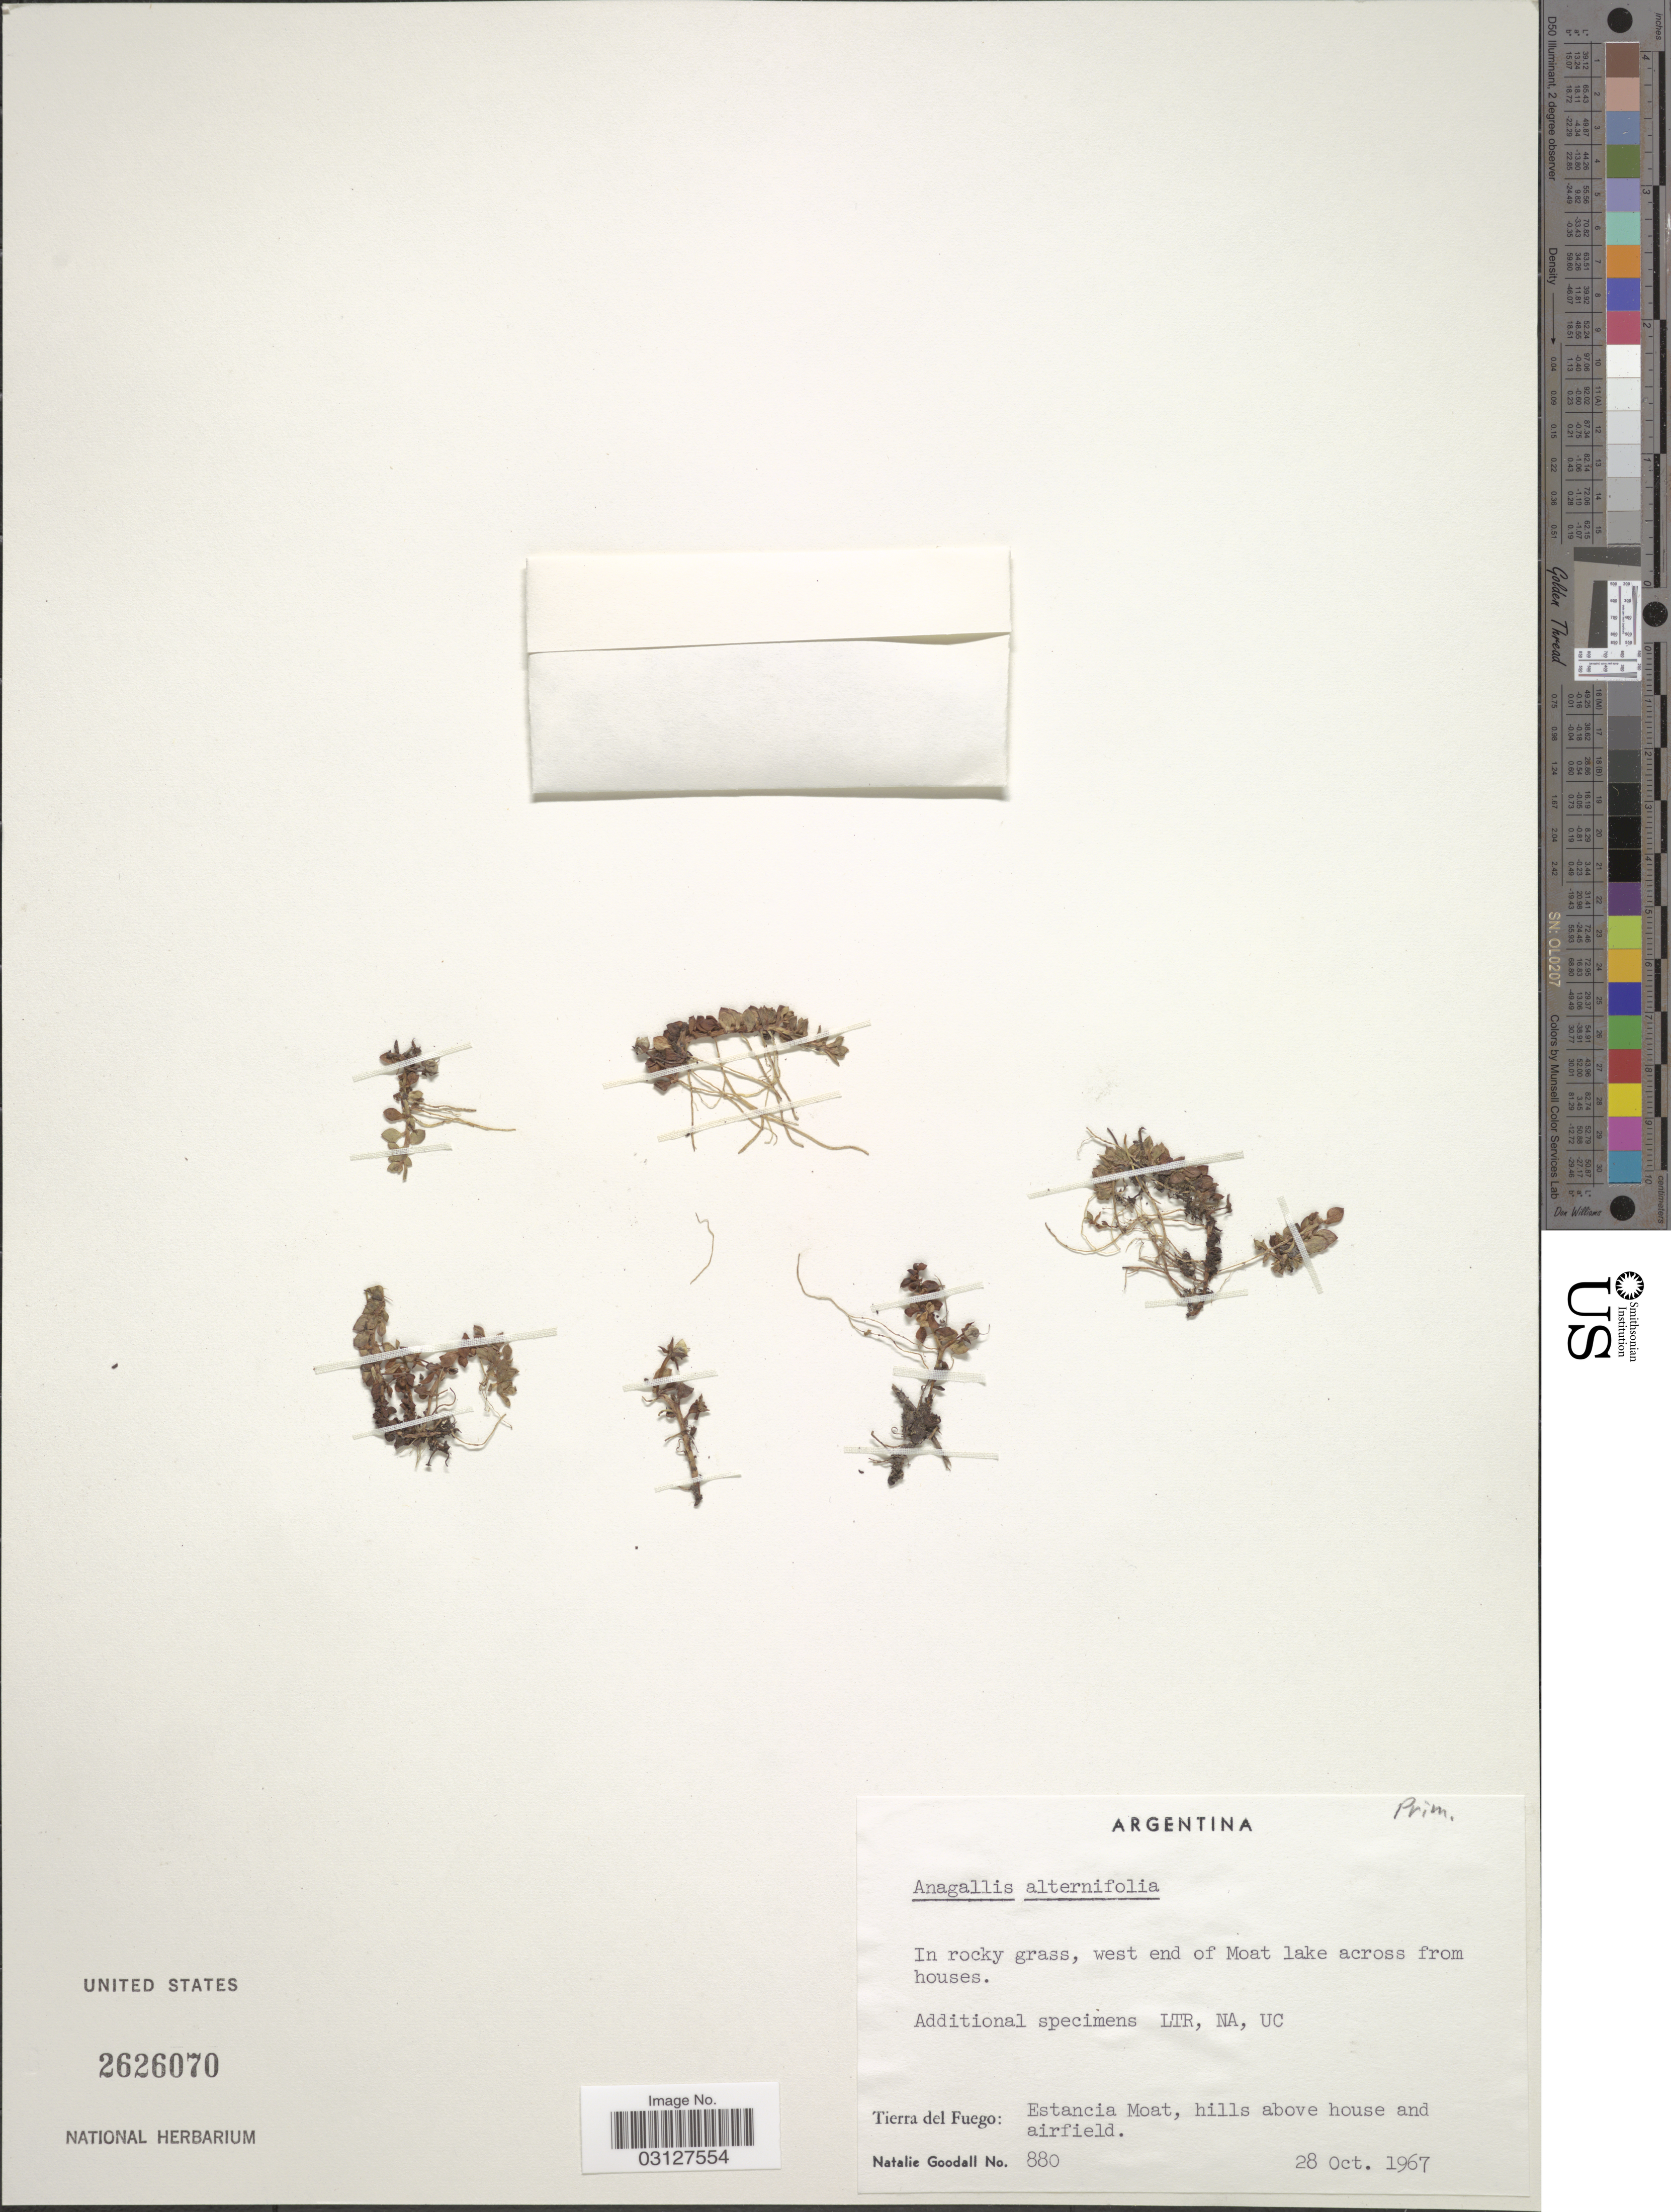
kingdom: Plantae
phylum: Tracheophyta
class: Magnoliopsida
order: Ericales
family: Primulaceae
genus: Anagallis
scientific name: Anagallis alternifolia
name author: Cav.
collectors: N. Goodall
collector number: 880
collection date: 1967-10-28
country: Argentina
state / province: Tierra del Fuego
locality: Estancia Moat, hills above house and airfield.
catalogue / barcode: US 2626070